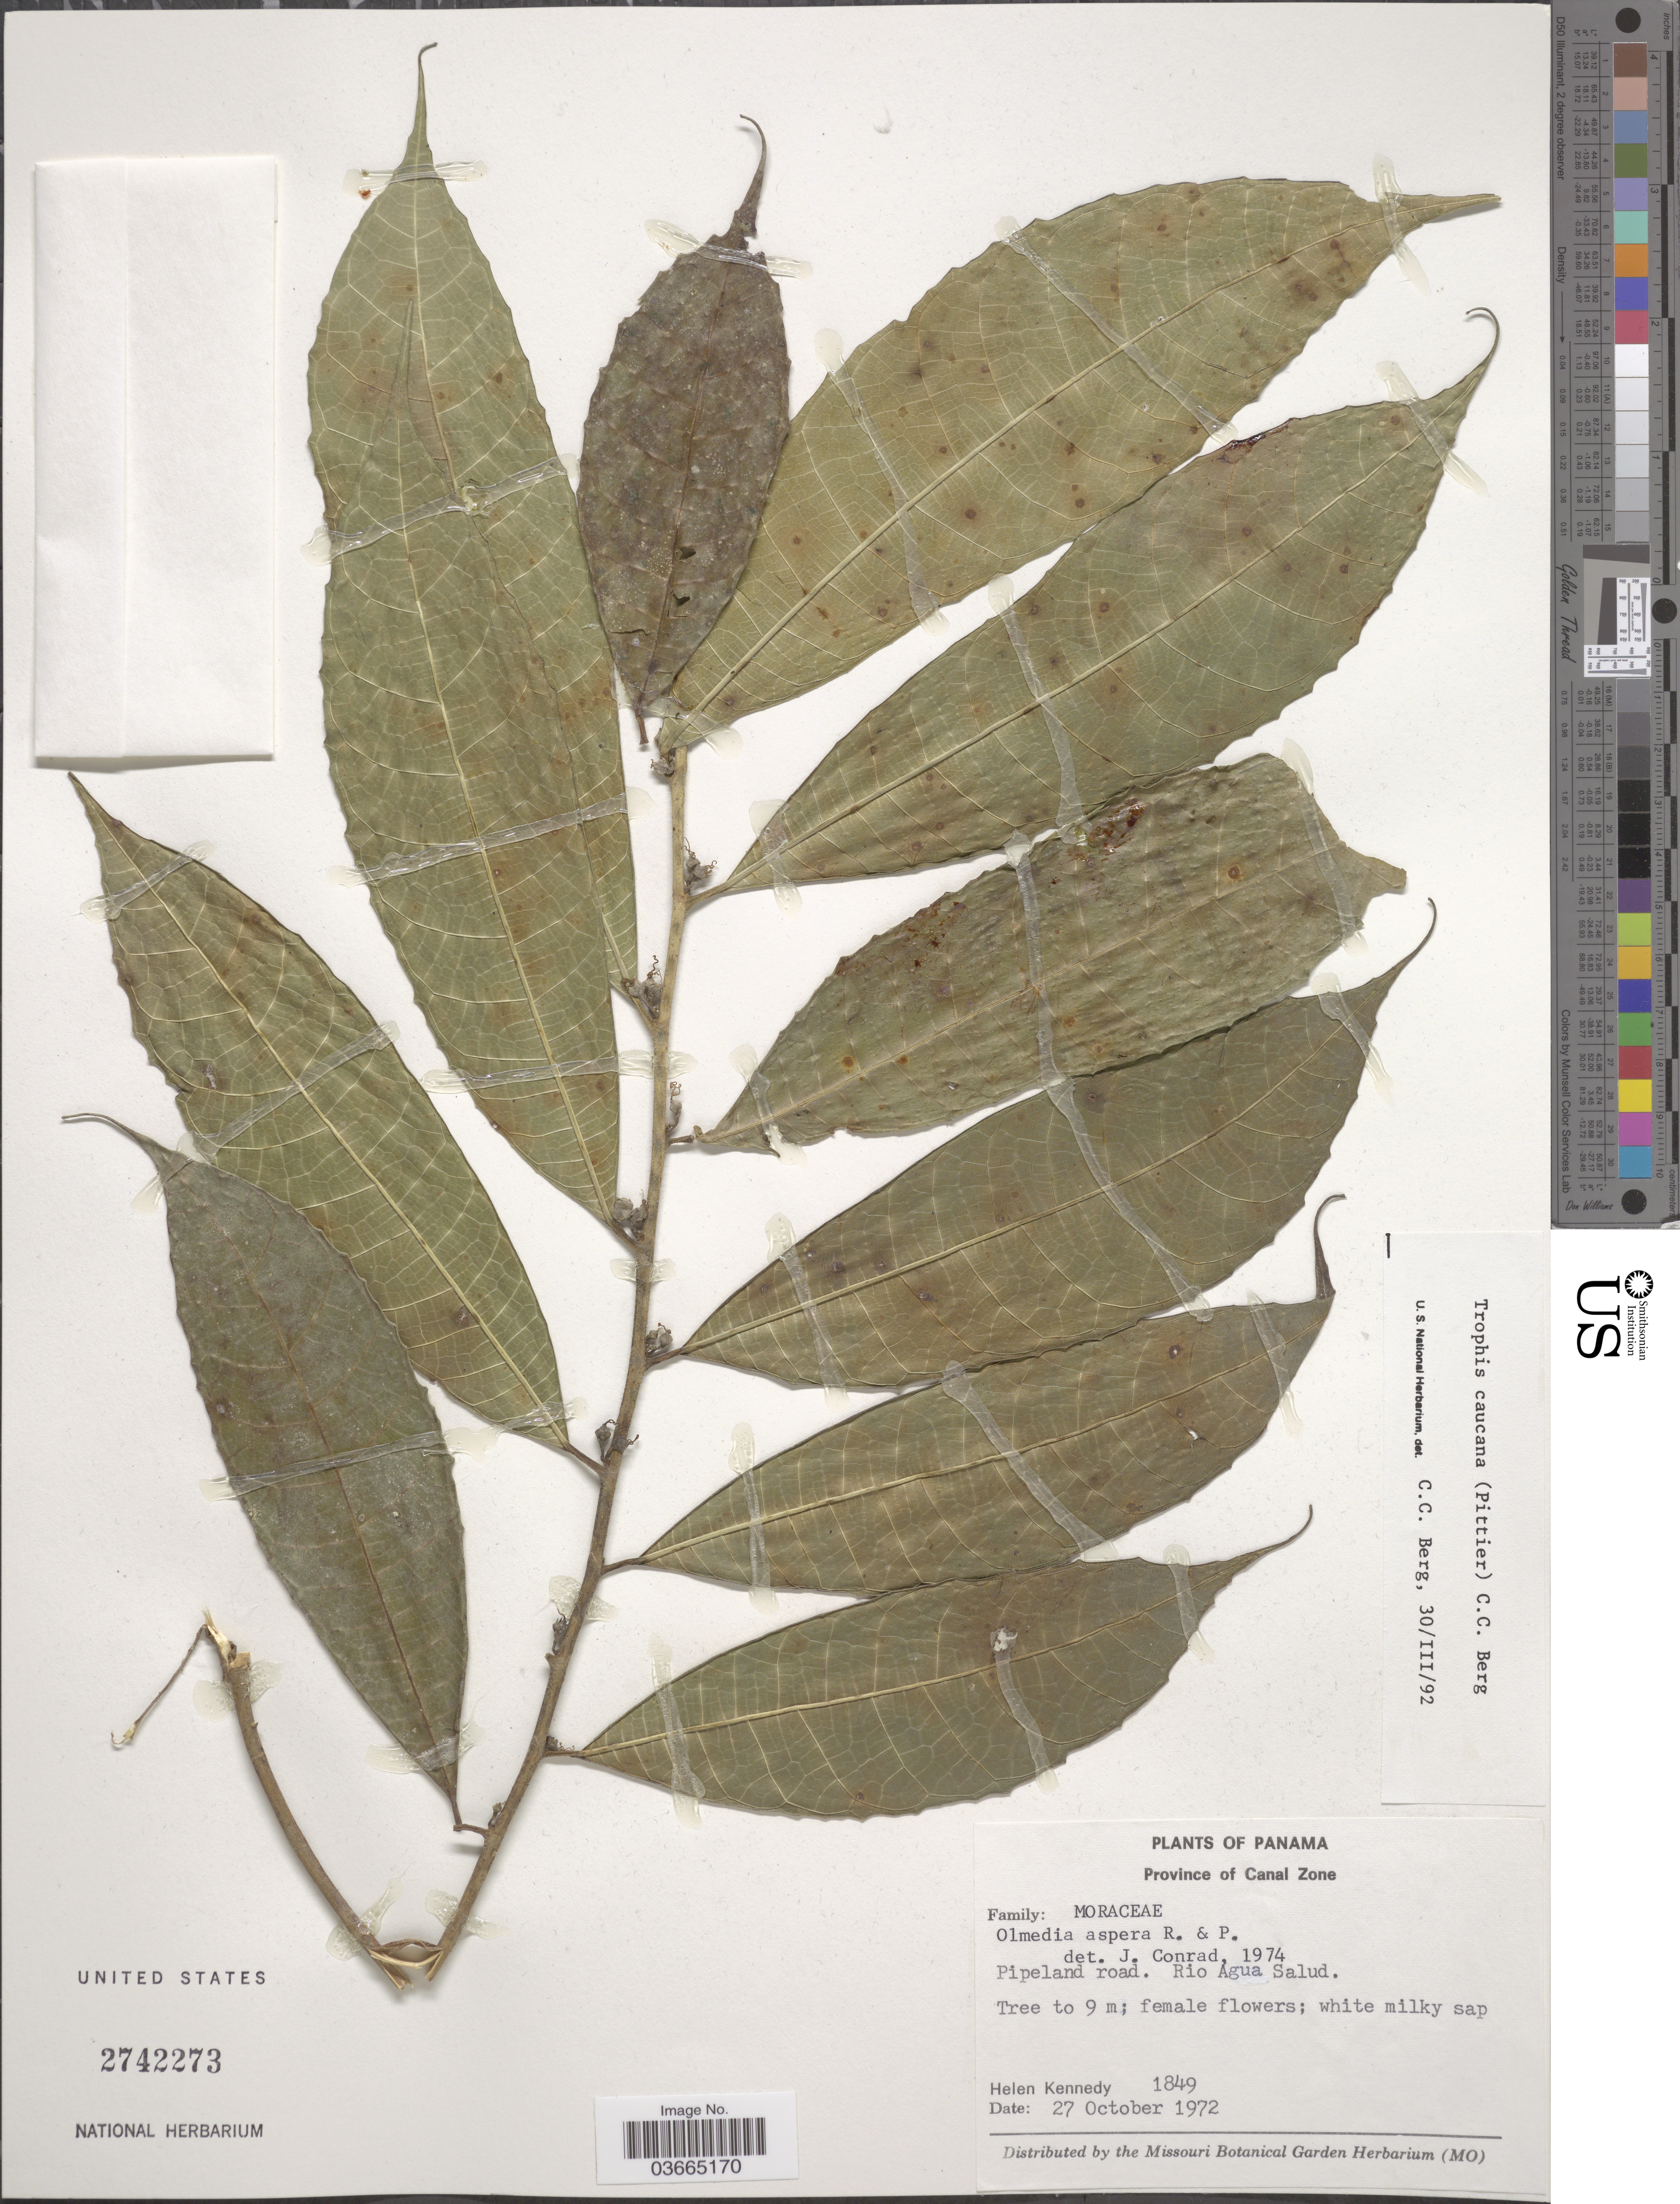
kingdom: Plantae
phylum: Tracheophyta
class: Magnoliopsida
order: Rosales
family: Moraceae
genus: Olmedia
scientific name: Olmedia aspera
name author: Ruiz & Pav.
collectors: H. Kennedy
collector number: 1849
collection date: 1972-10-27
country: Panama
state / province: Colón / Panamá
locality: Province of Canal Zone. Rio Agua Salud.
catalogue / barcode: US 2742273